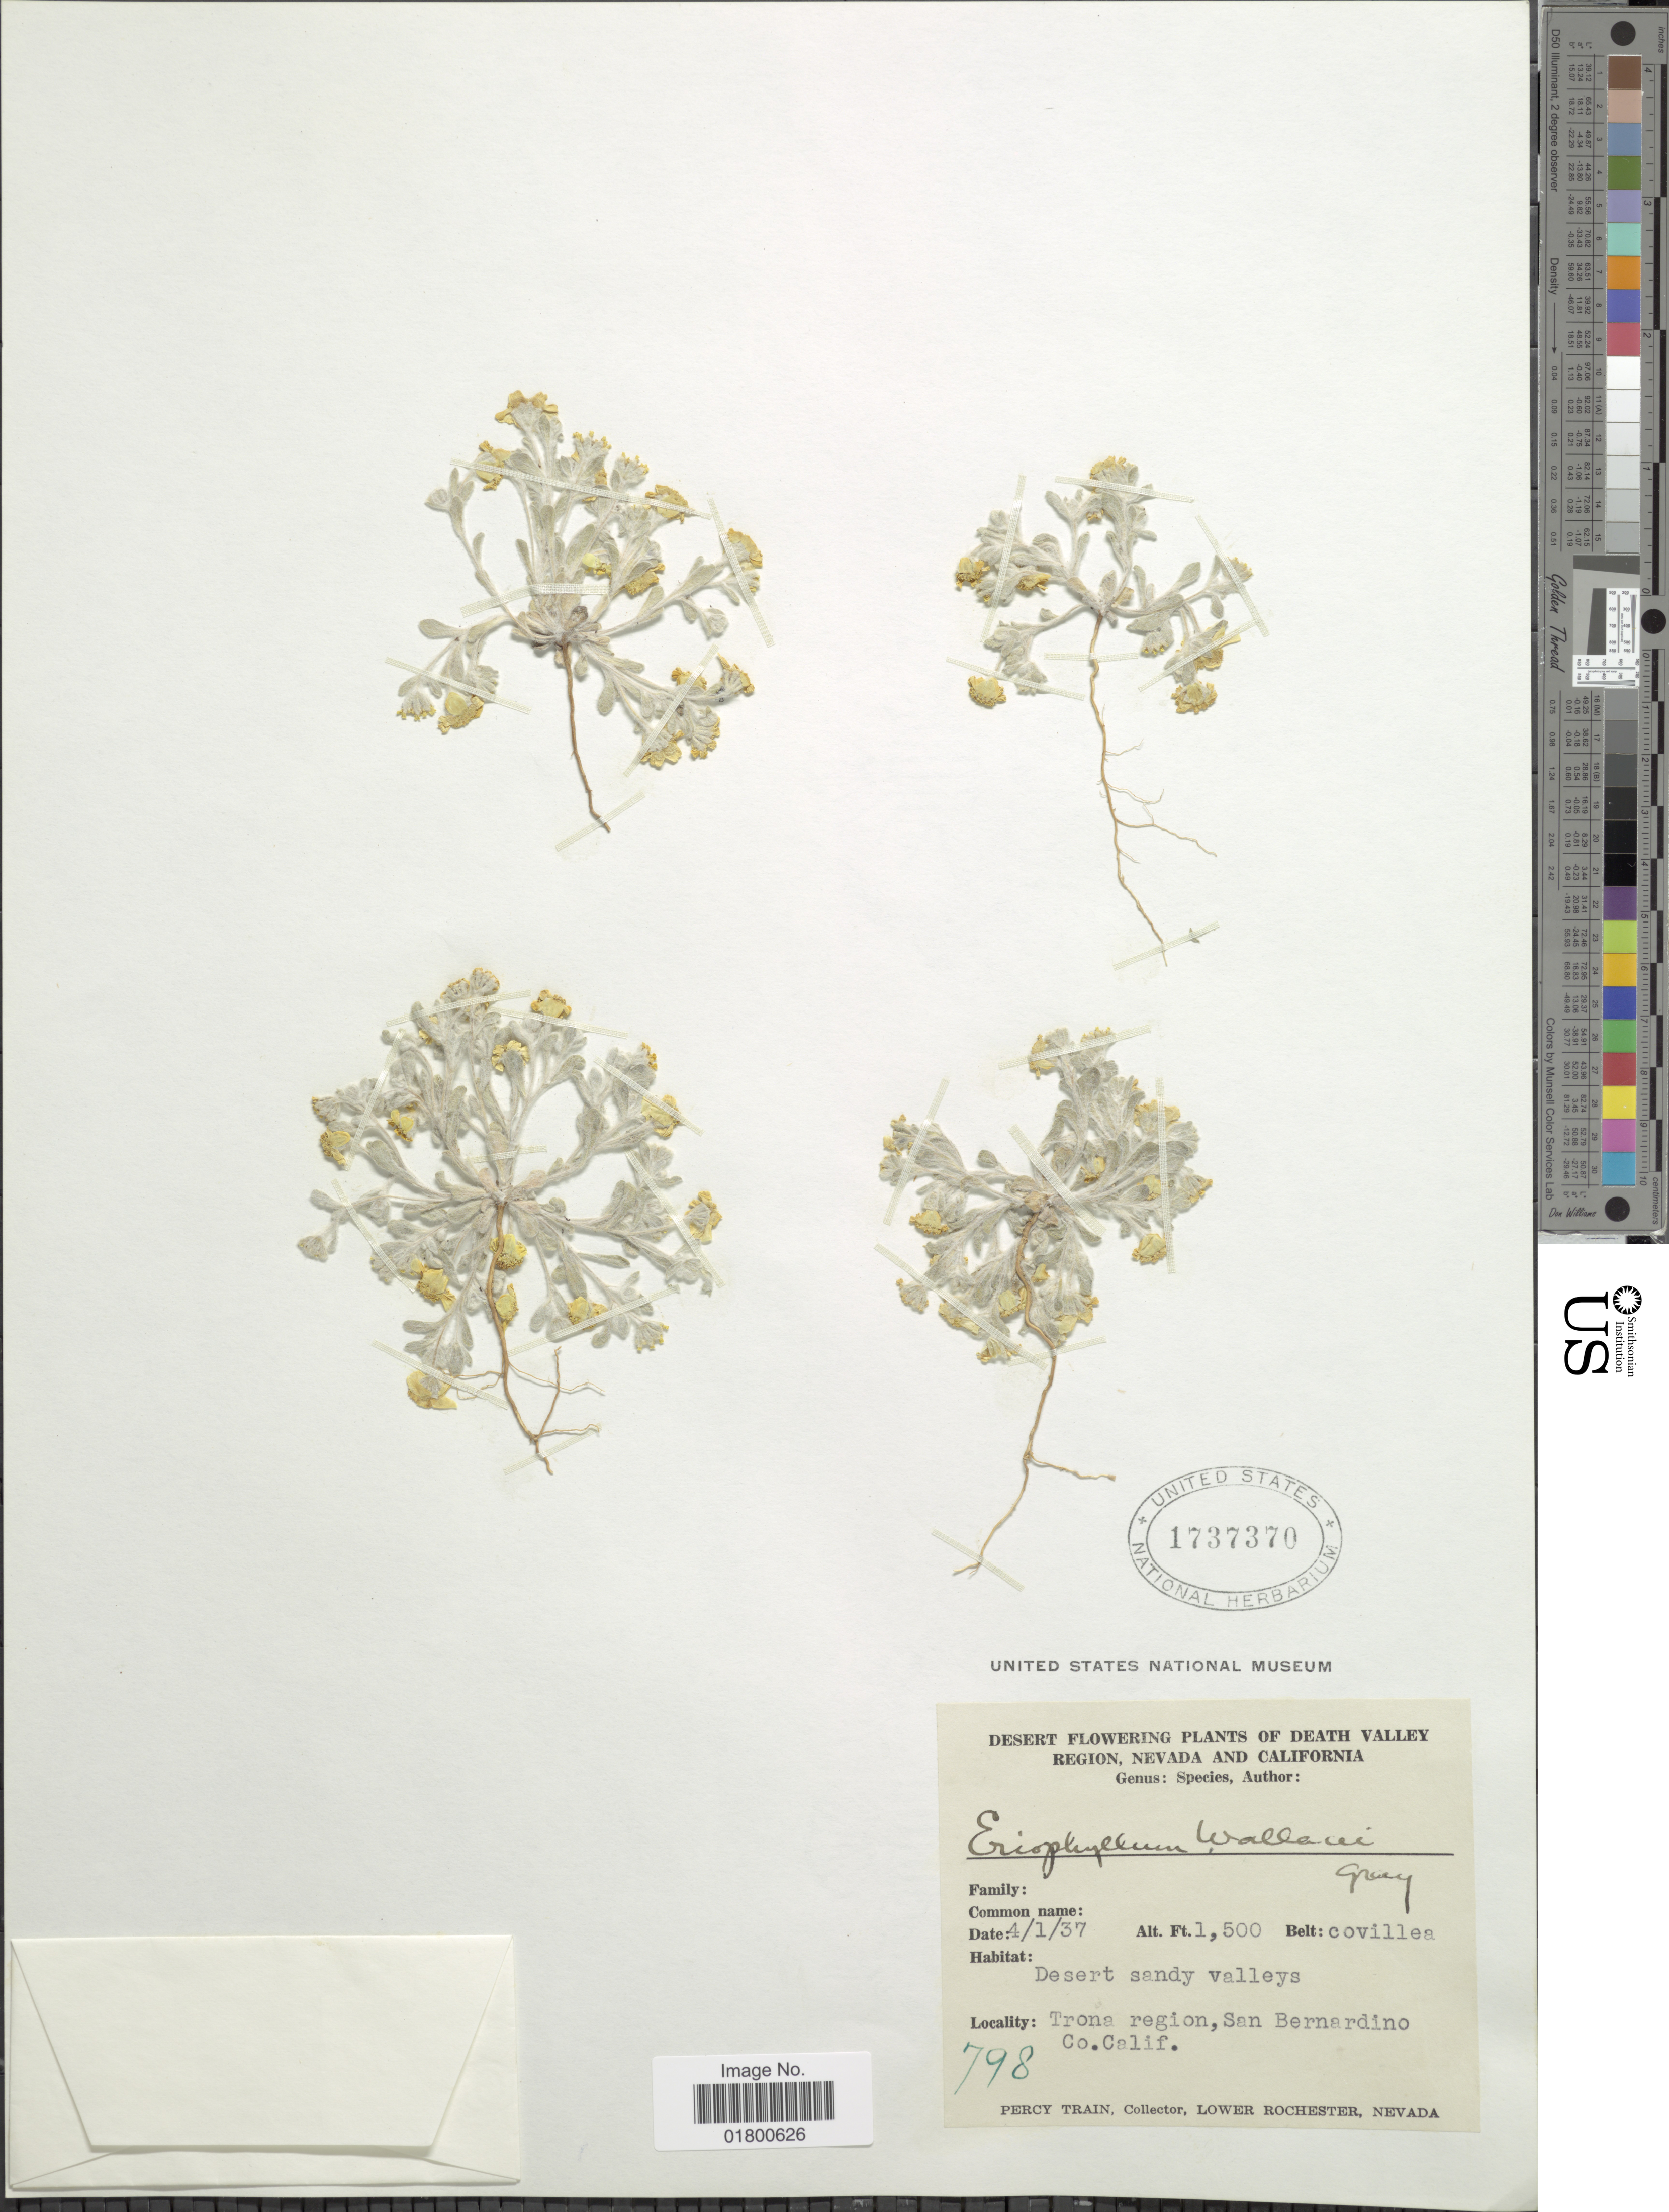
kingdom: Plantae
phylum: Tracheophyta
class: Magnoliopsida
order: Asterales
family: Asteraceae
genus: Eriophyllum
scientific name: Eriophyllum wallacei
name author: (A. Gray) A. Gray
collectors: P. Train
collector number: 798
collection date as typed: Transcribed d/m/y: 1/4/37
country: United States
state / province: California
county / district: San Bernardino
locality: Death valley region, Desert sandy valleys, Trona region, San Bernardino Co., Calif.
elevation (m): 457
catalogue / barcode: US 1737370